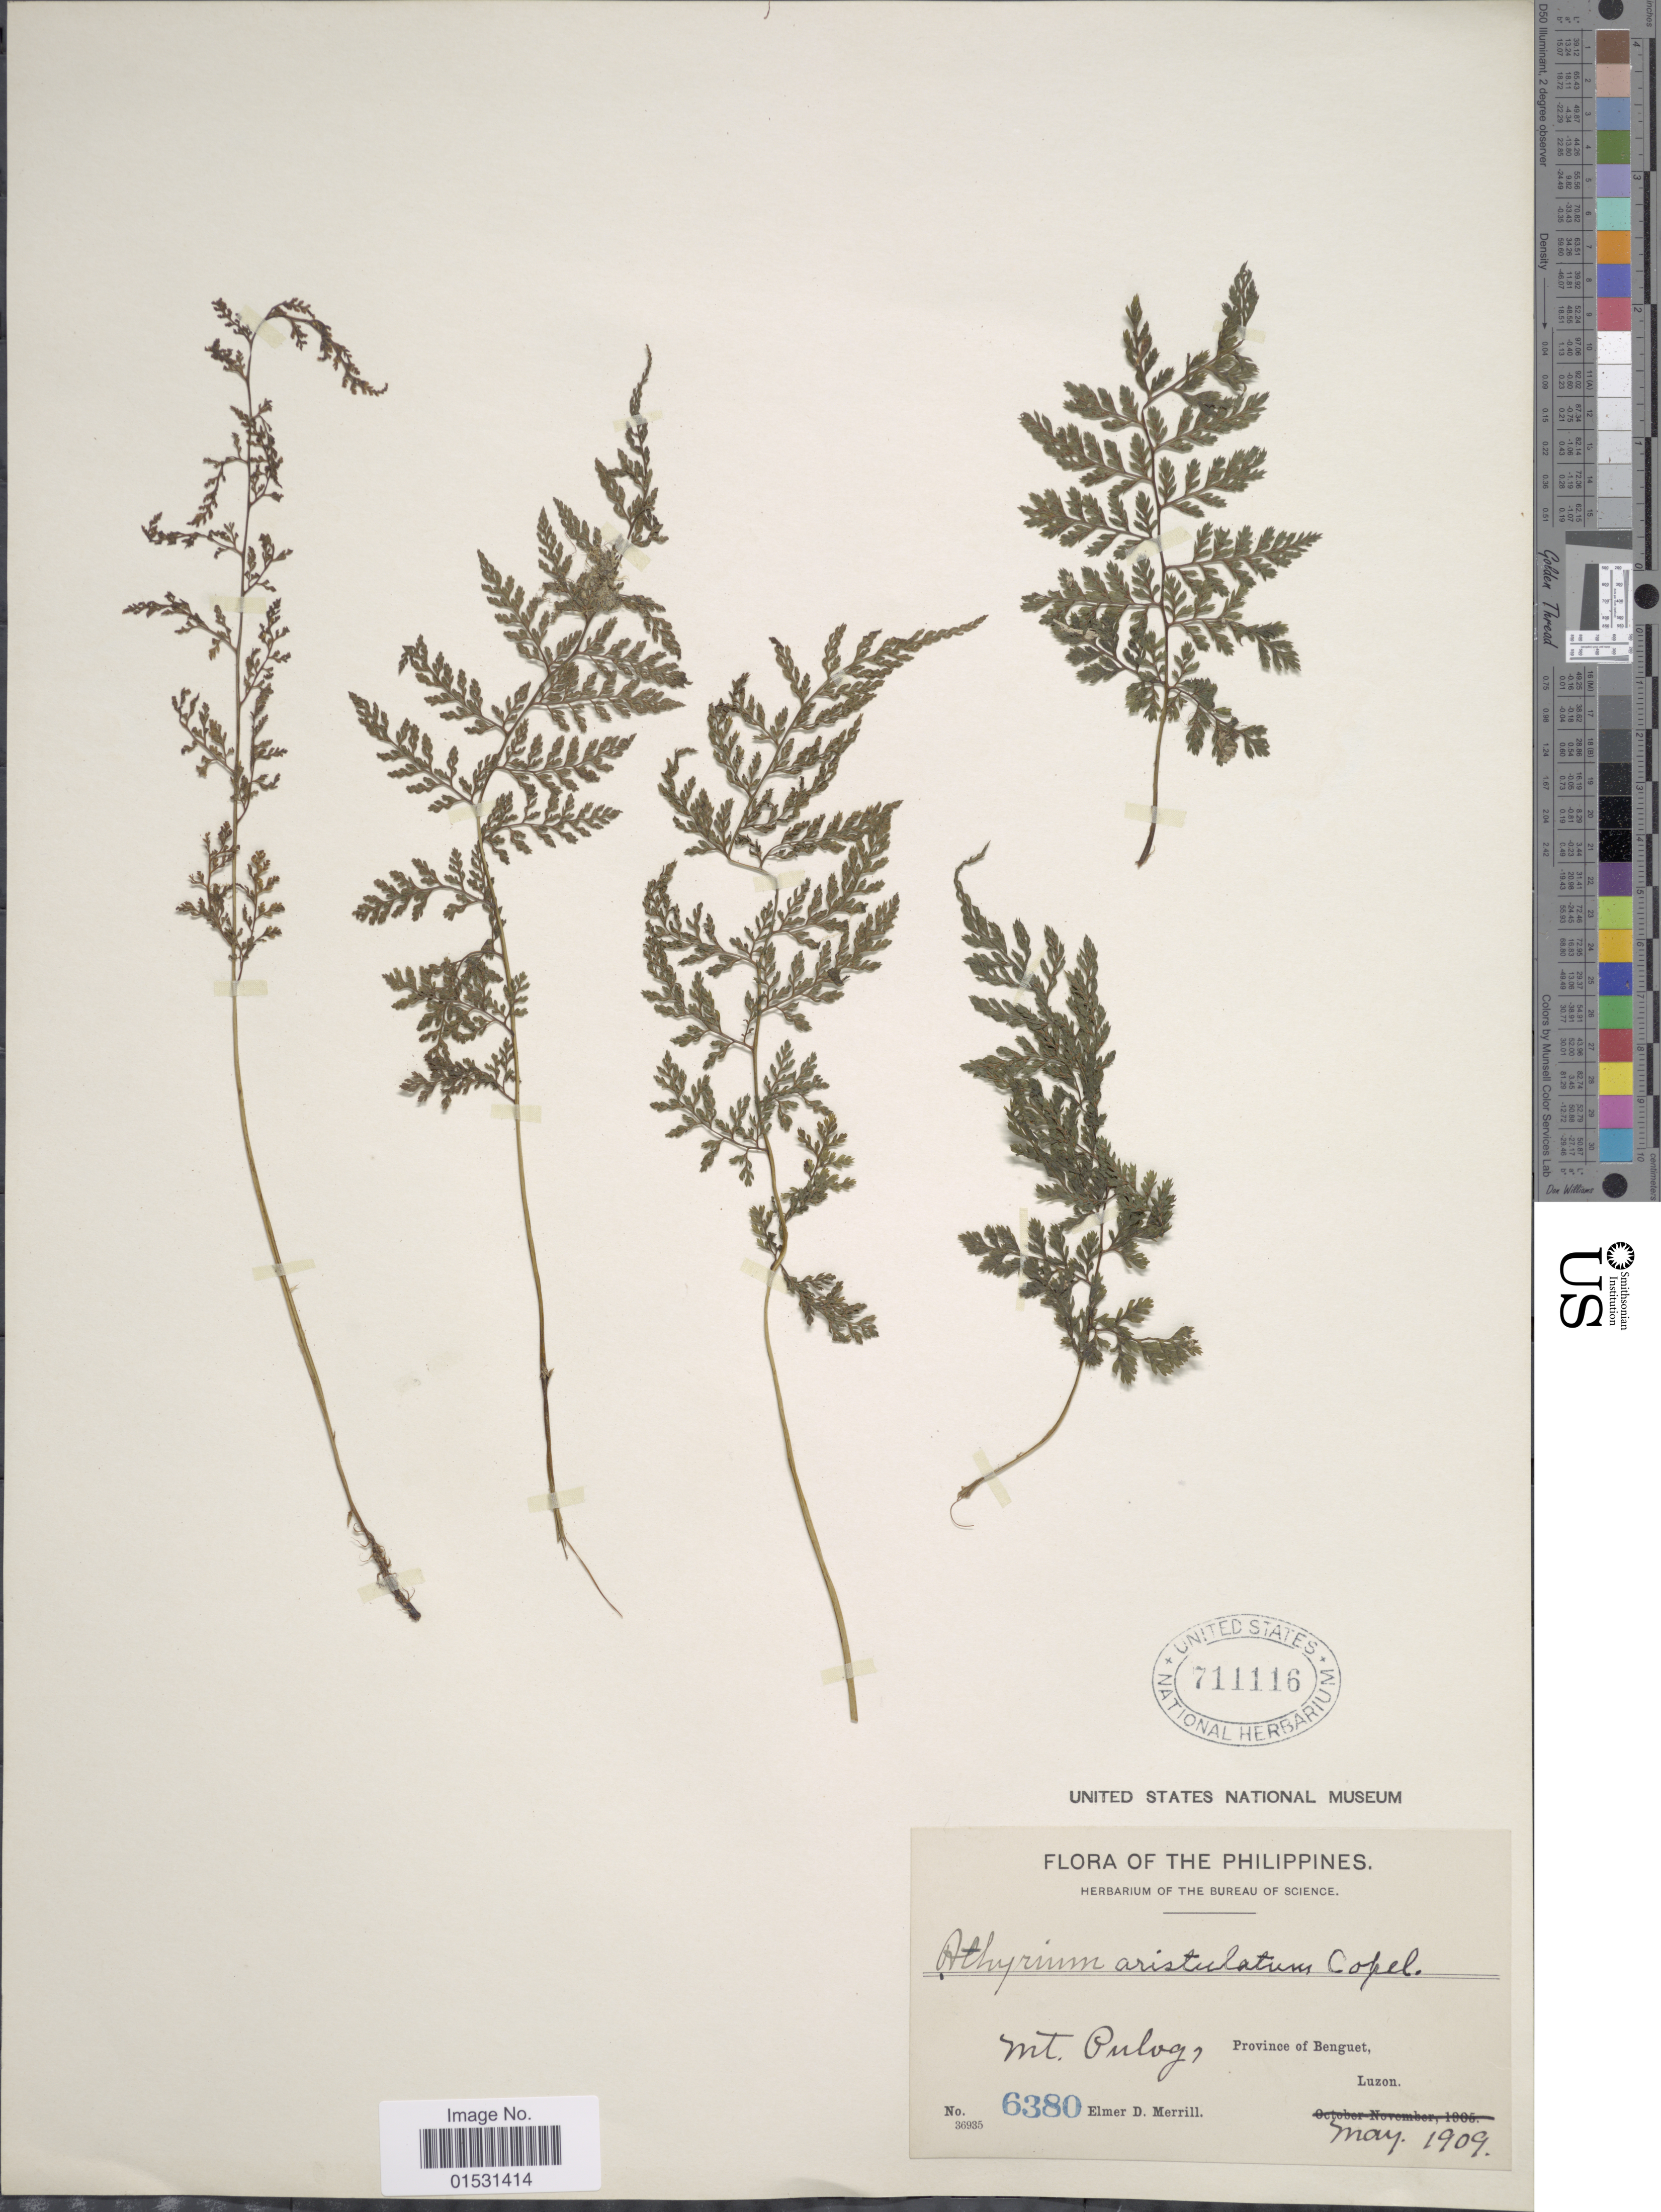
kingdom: Plantae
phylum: Tracheophyta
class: Polypodiopsida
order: Polypodiales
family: Athyriaceae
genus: Athyrium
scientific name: Athyrium aristulatum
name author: Copel.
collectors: E. D. Merrill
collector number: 6380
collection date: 1909-05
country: Philippines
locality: Mt. Pulog, Province of Benguet, Luzon.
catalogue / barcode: US 711116